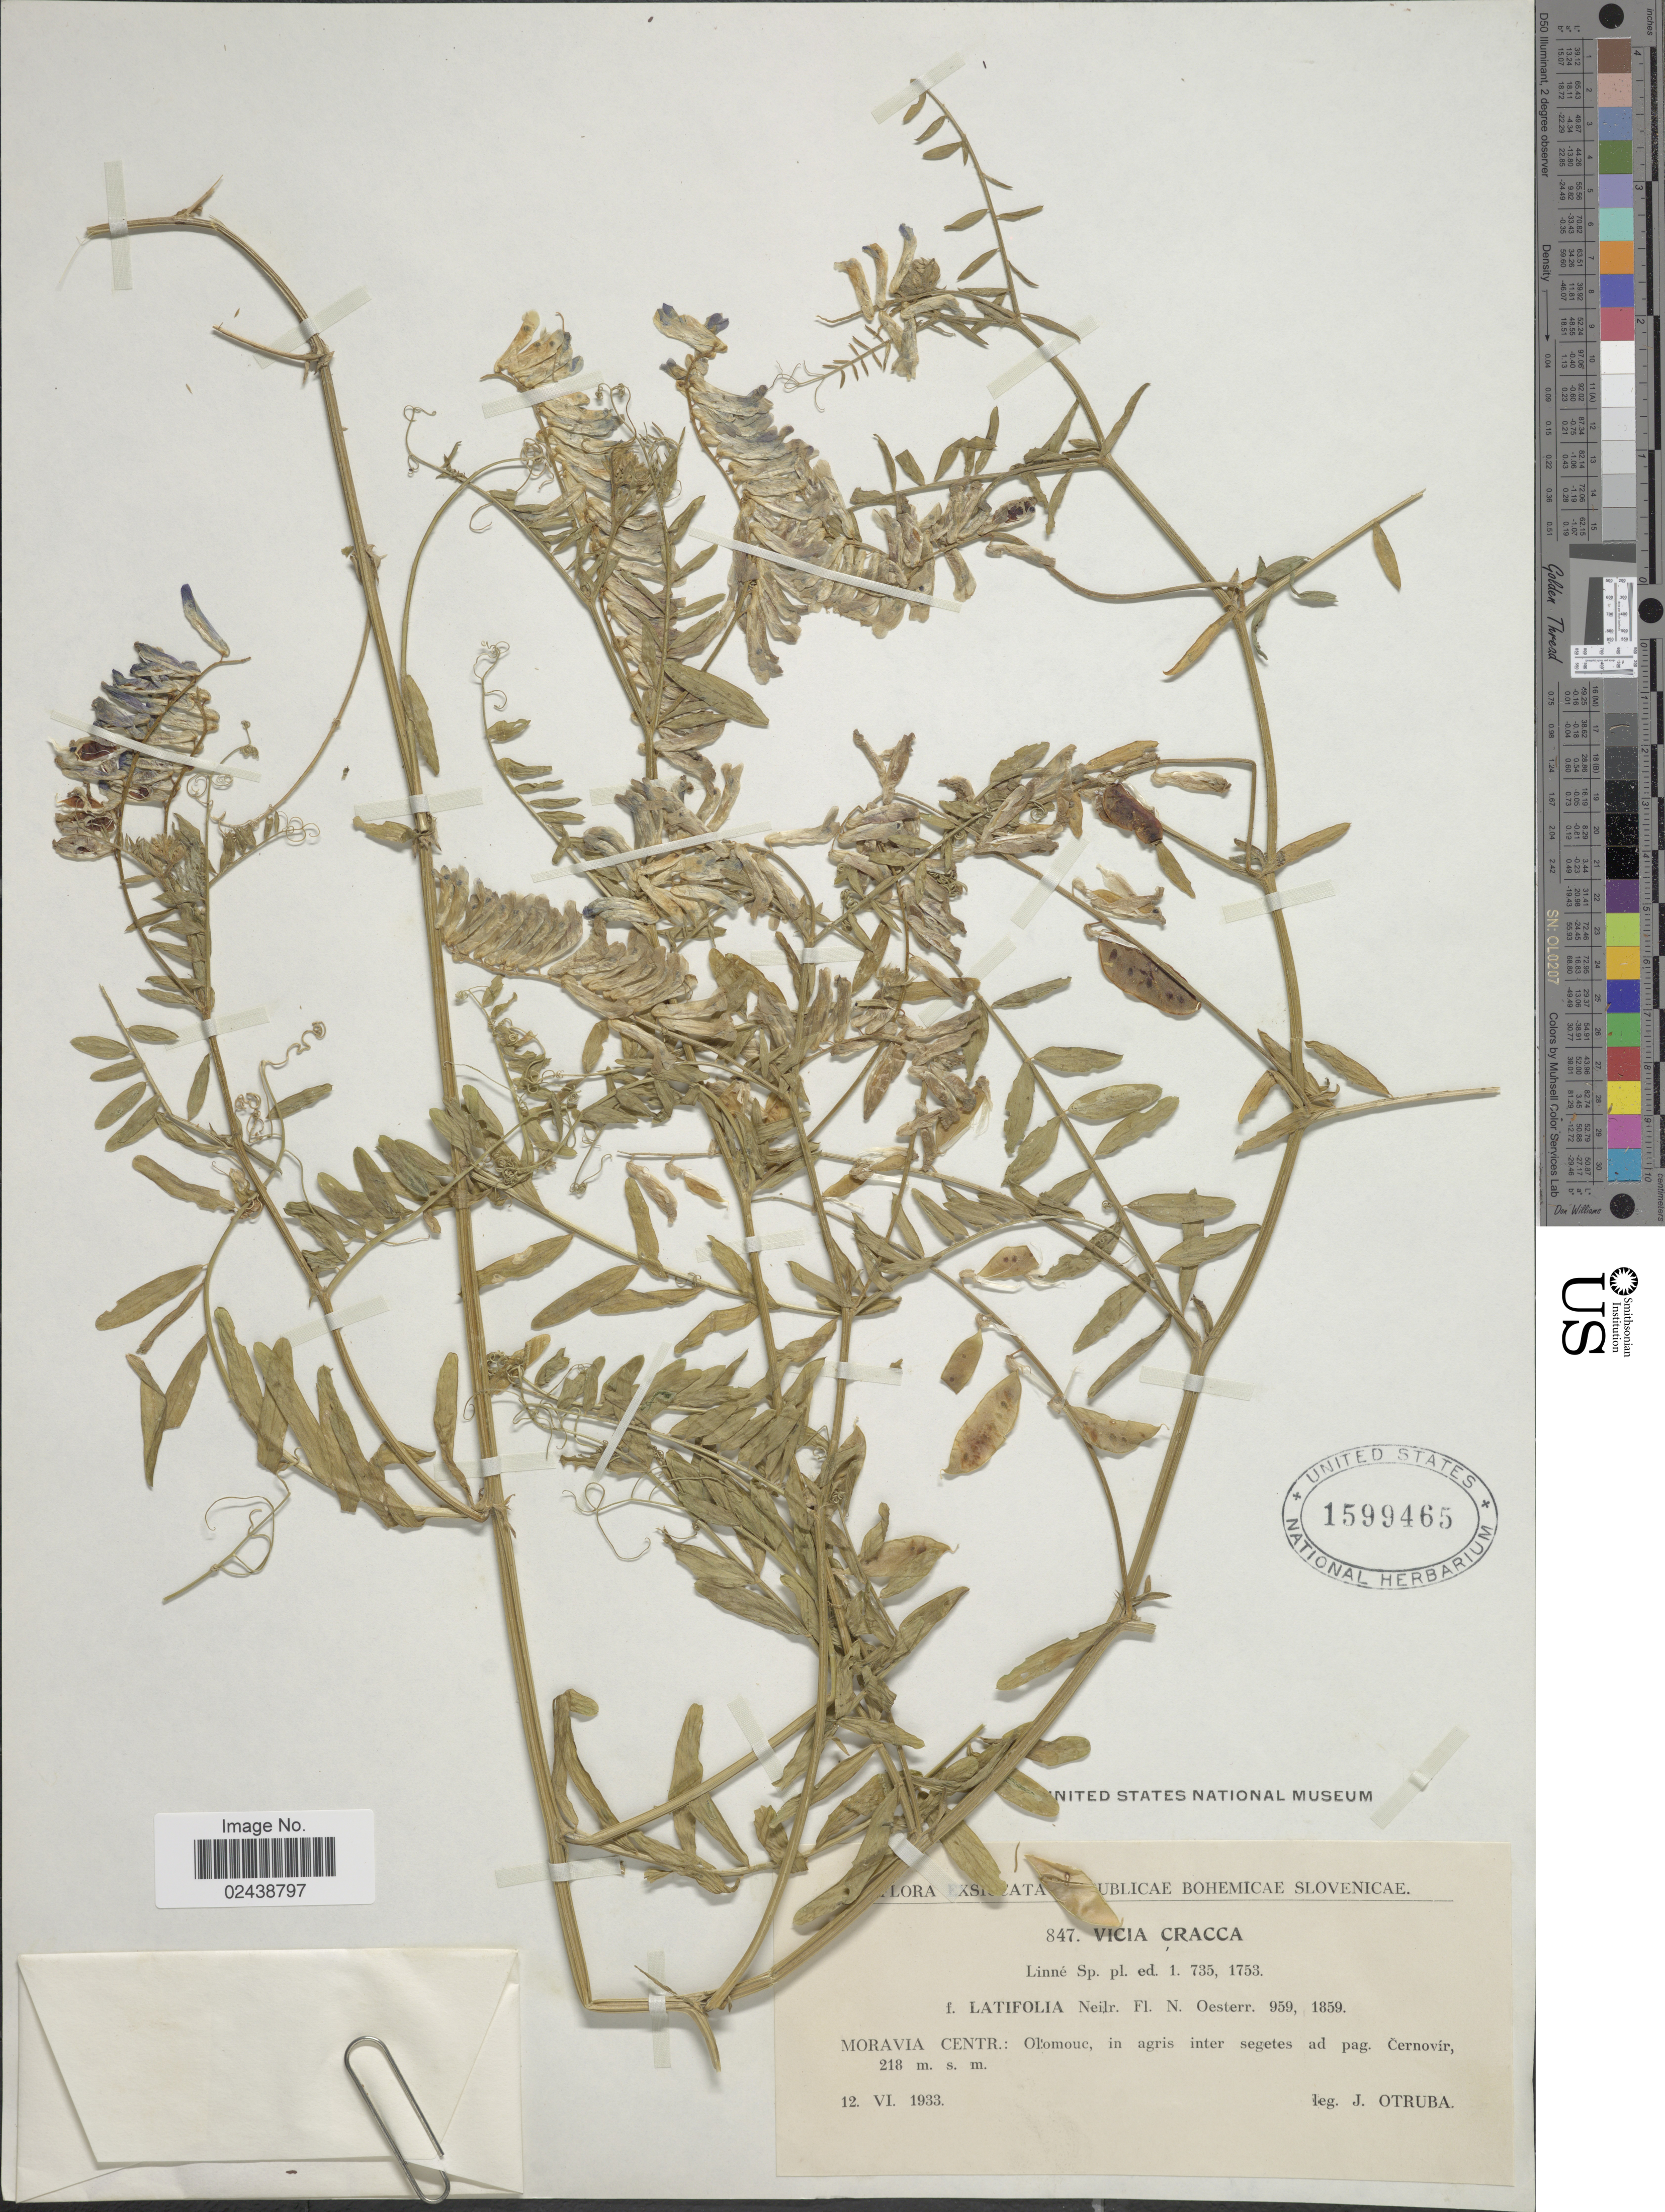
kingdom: Plantae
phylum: Tracheophyta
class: Magnoliopsida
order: Fabales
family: Fabaceae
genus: Vicia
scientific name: Vicia cracca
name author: L.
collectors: J. Otruba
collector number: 847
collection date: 1933-06-12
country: Czechia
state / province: Olomouc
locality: Reipublicae Bohemicae Slovenicae. Moravia Centr.: Olomouc, in agris inter segetes ad pag. Cernovir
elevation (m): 218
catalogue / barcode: US 1599465